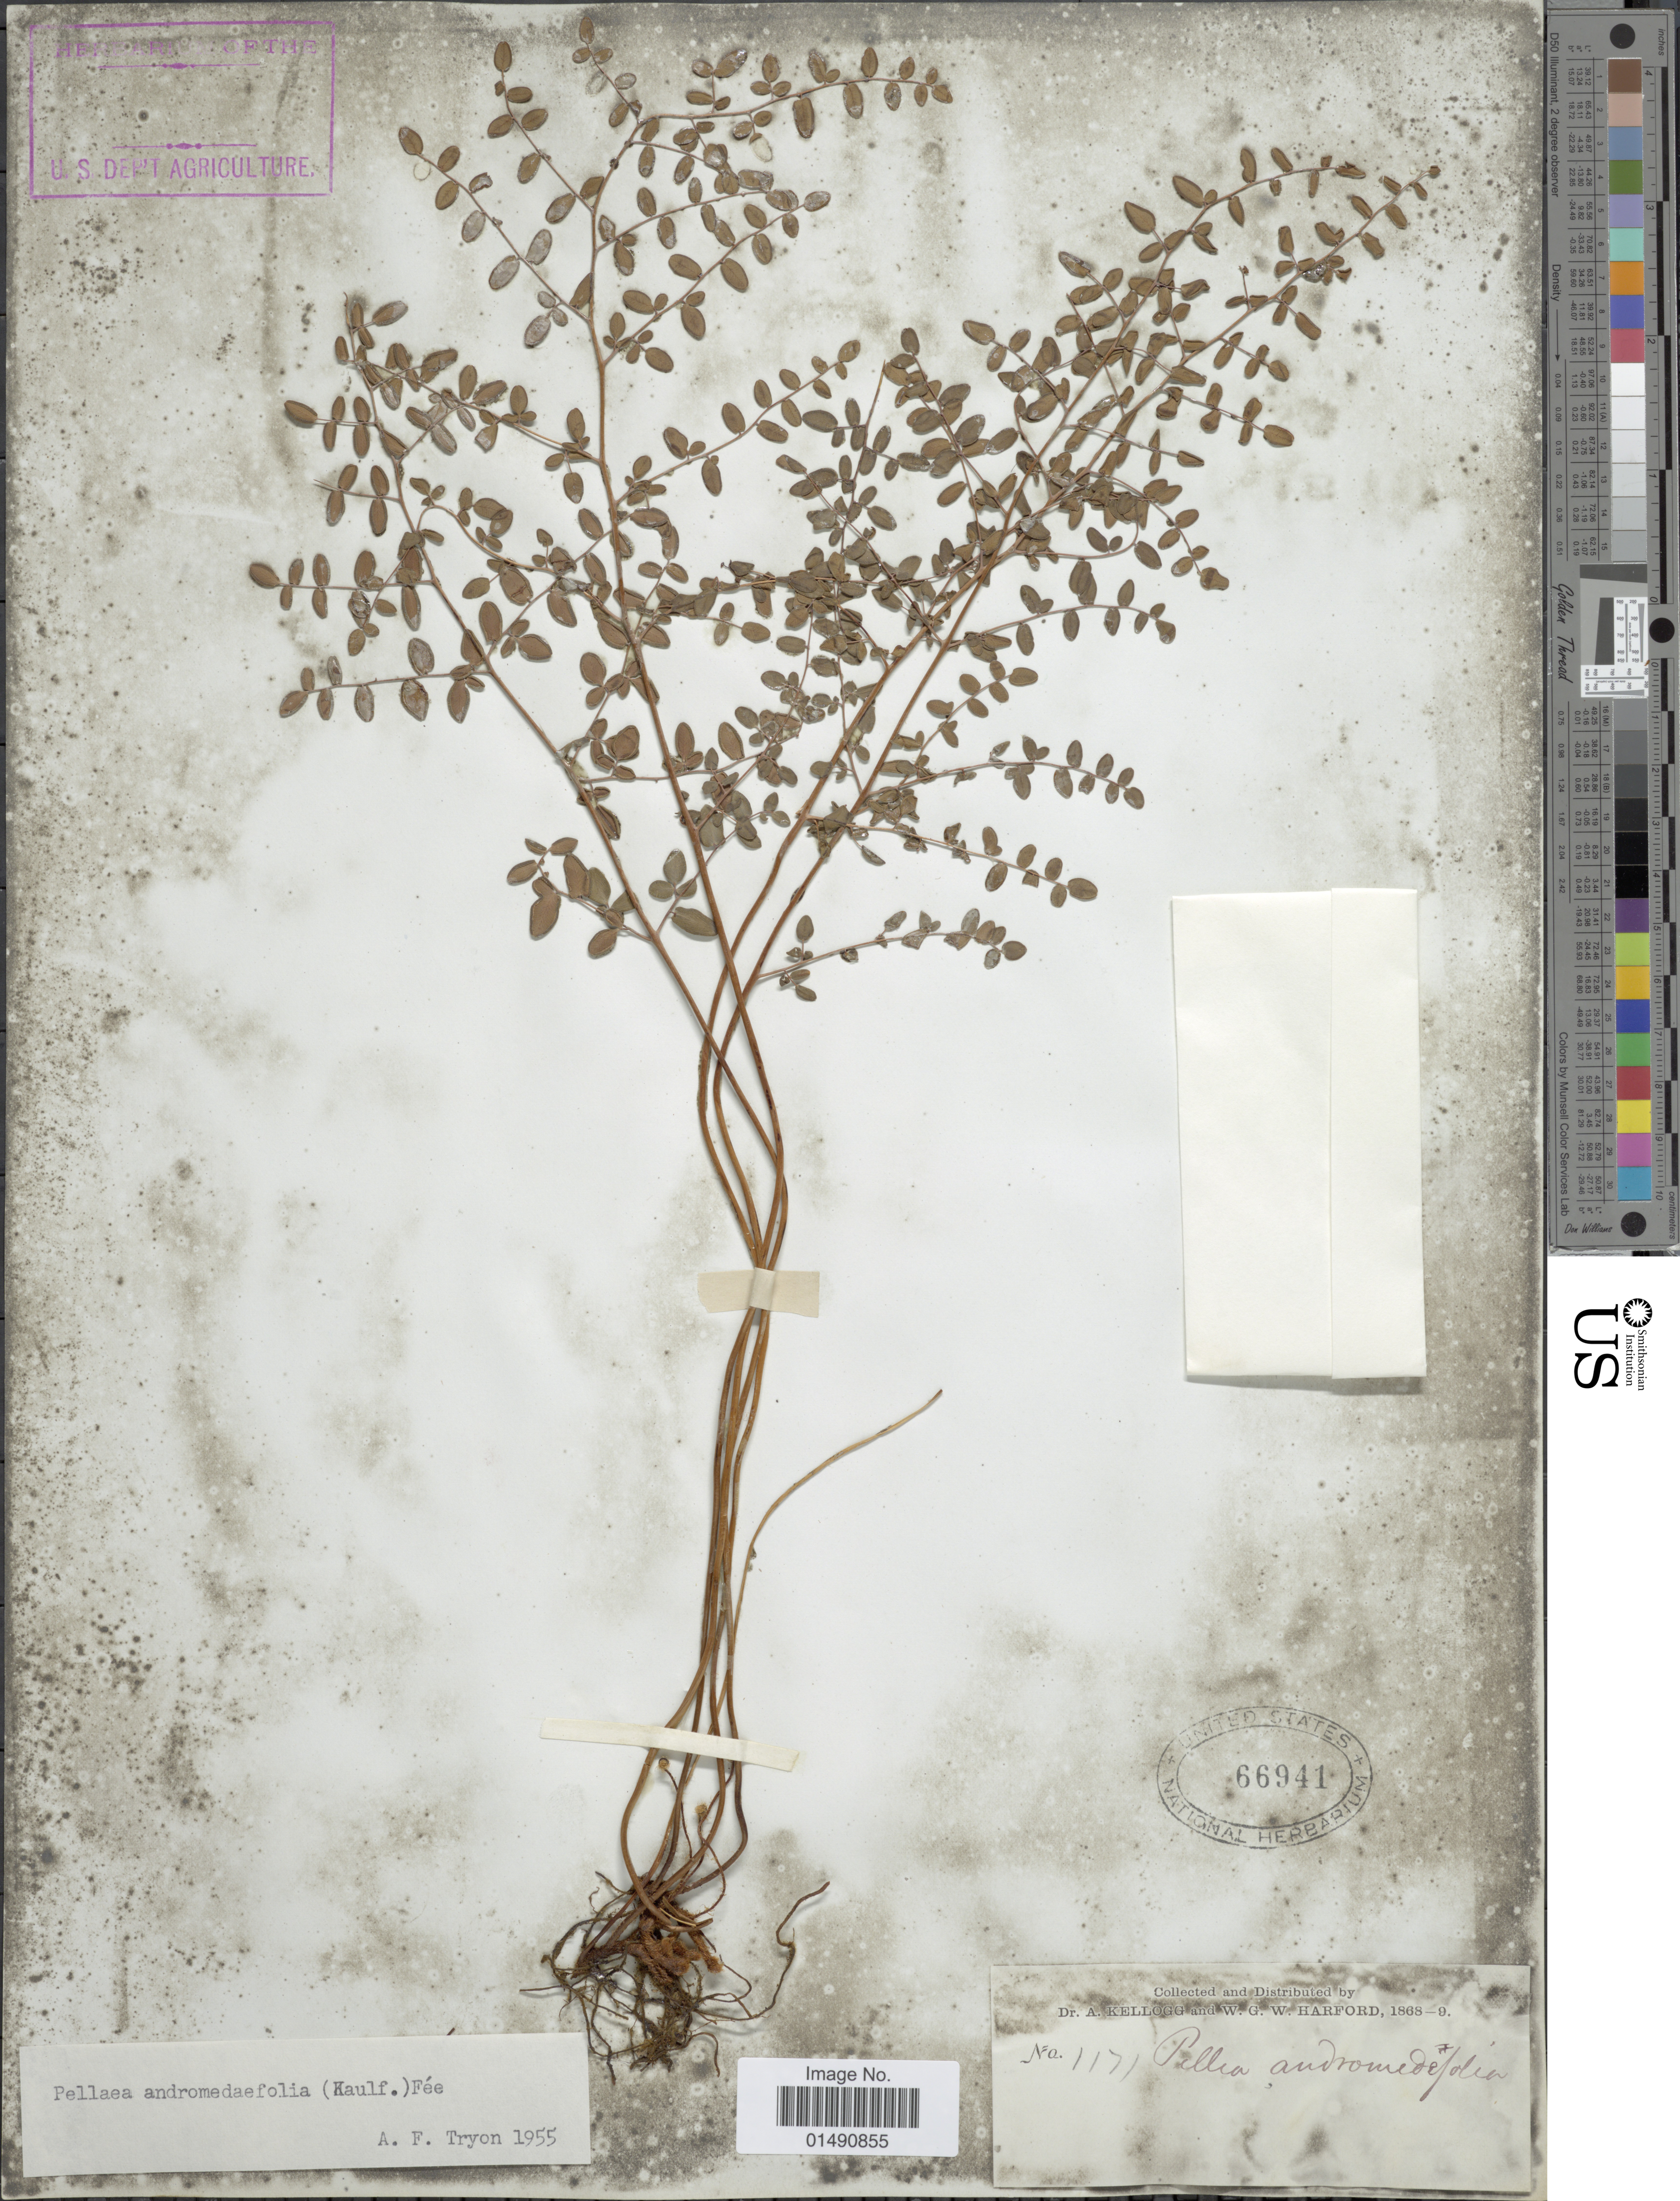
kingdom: Plantae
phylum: Tracheophyta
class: Polypodiopsida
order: Polypodiales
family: Pteridaceae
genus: Pellaea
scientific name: Pellaea andromedifolia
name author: (Kaulf.) Fée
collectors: A. Kellogg & W. G. W. Harford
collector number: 1171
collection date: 1868/1869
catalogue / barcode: US 66941